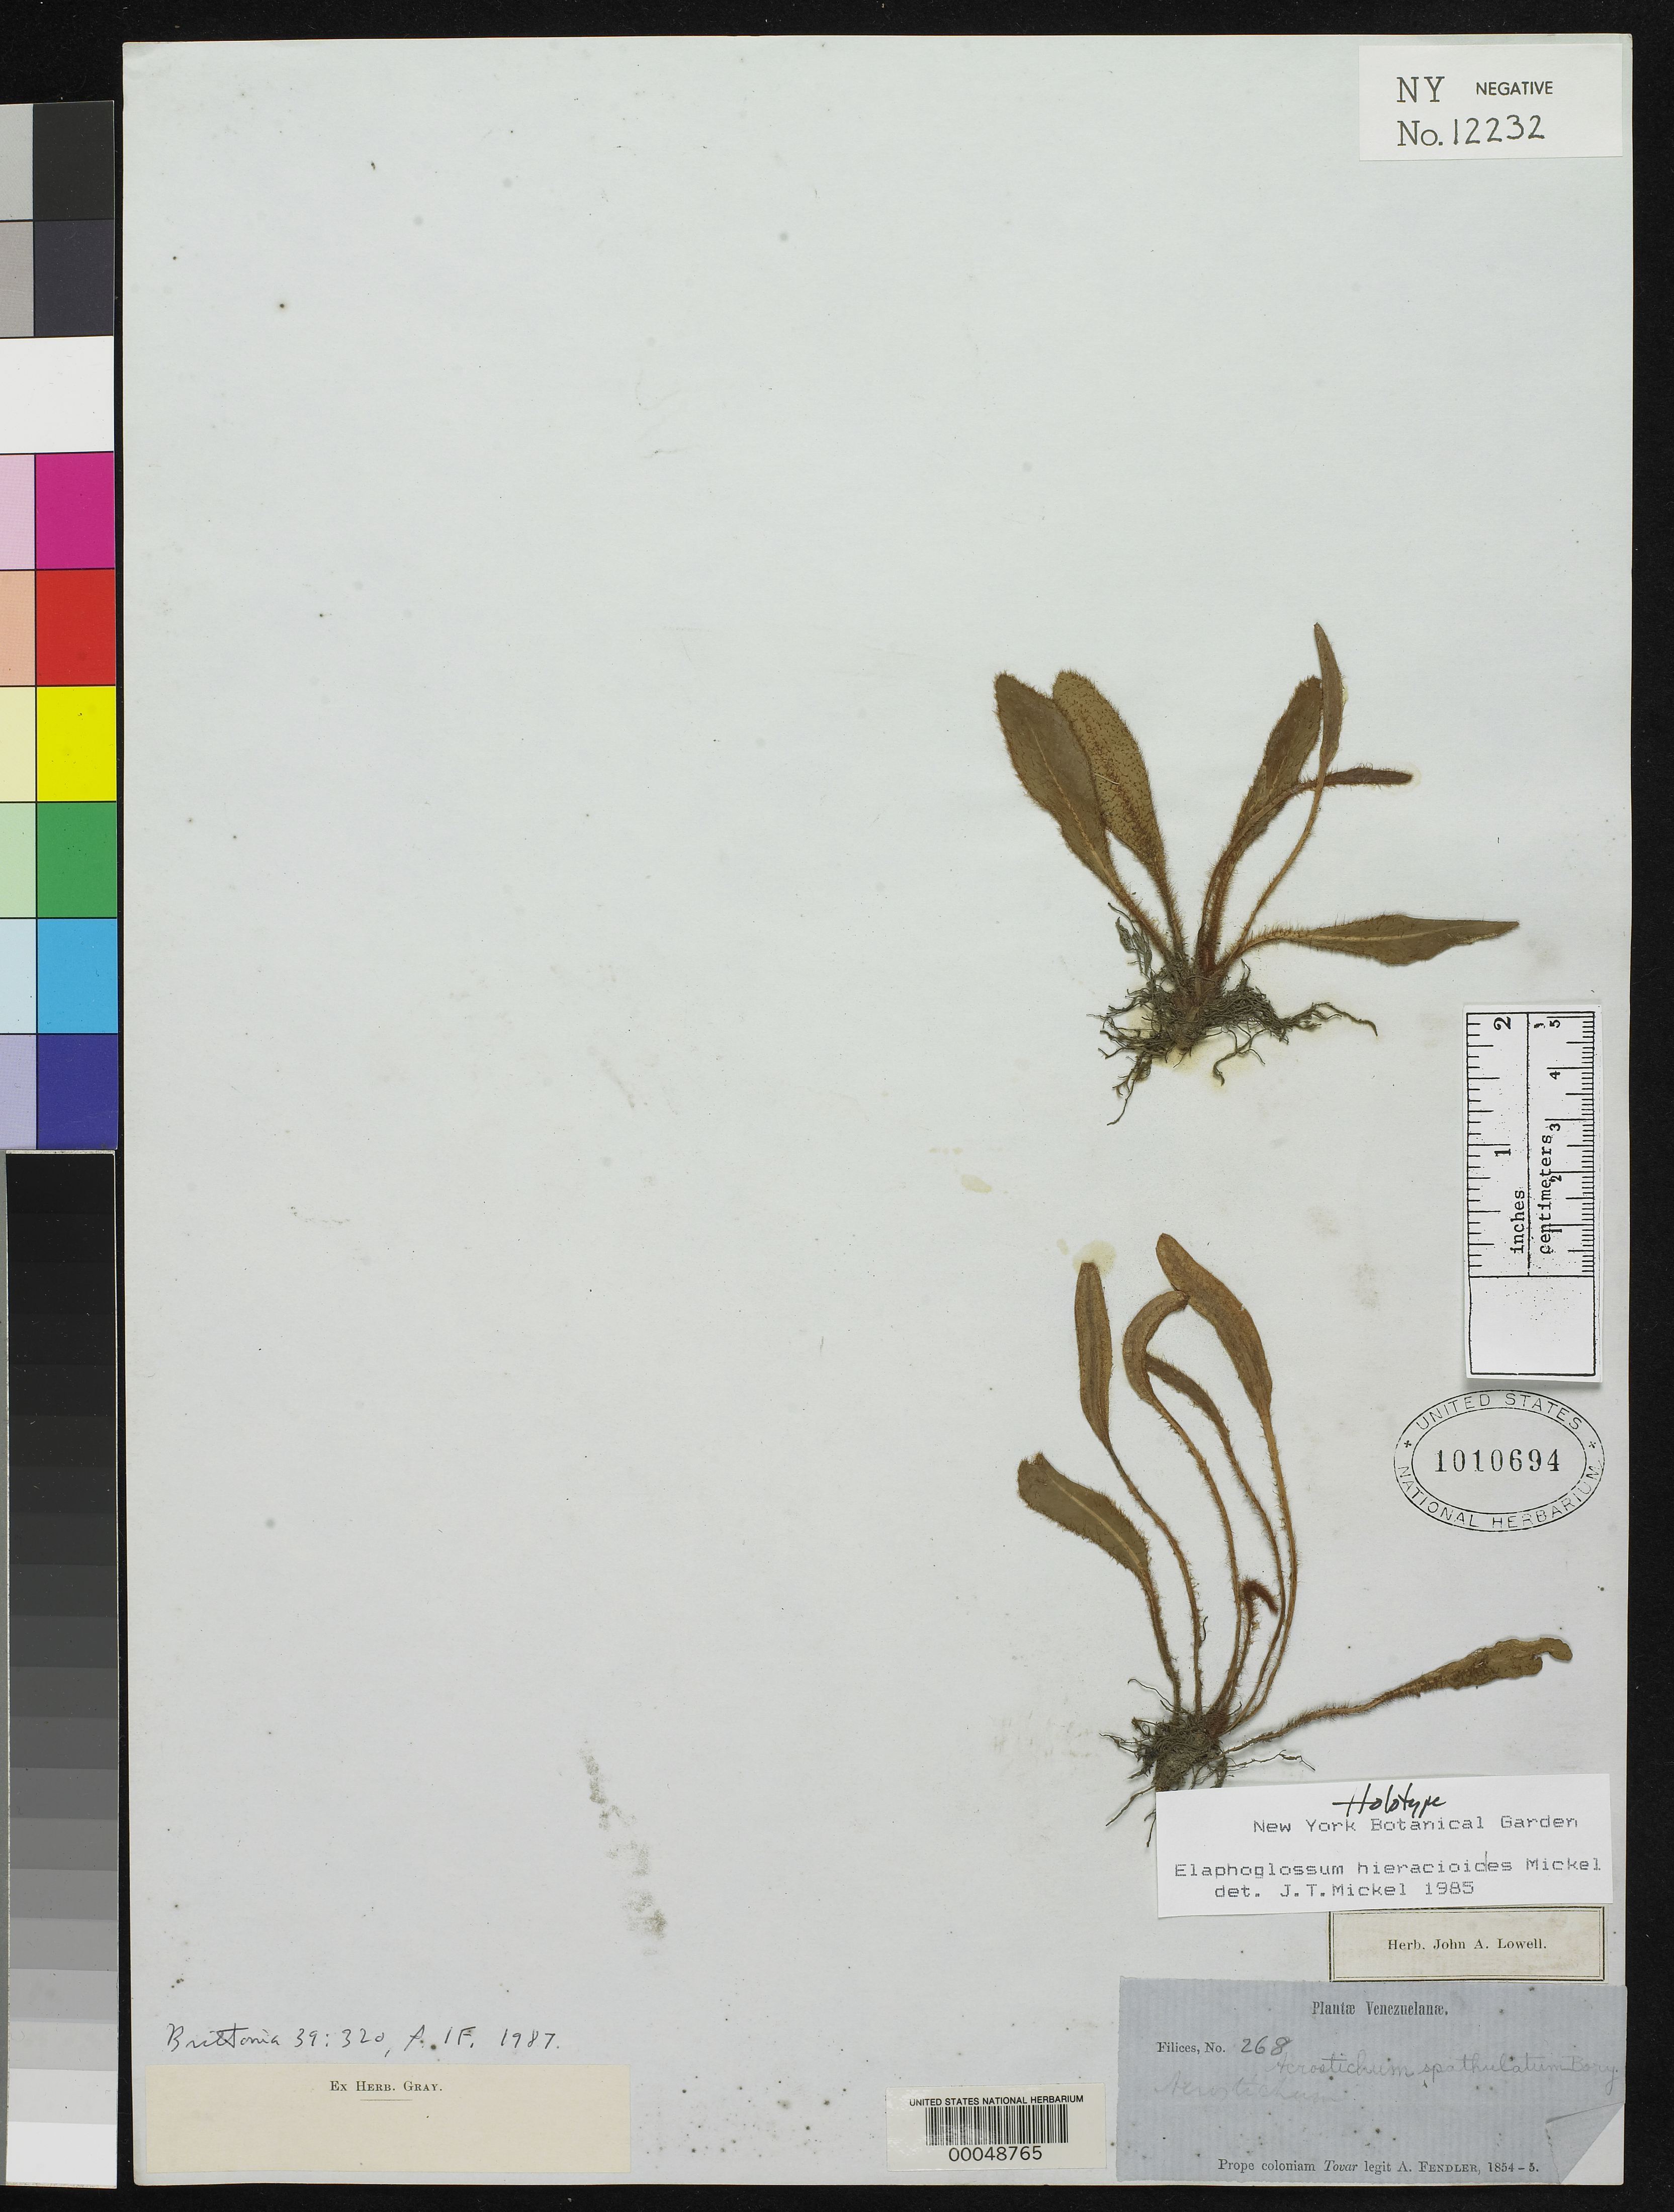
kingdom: Plantae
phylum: Tracheophyta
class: Polypodiopsida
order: Polypodiales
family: Dryopteridaceae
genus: Elaphoglossum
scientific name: Elaphoglossum hieracioides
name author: Mickel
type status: Holotype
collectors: A. Fendler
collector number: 268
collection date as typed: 1854 to -- --- 1955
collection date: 1854/1955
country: Venezuela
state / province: Aragua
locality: Prope Coloniam Tovar.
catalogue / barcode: US 1010694